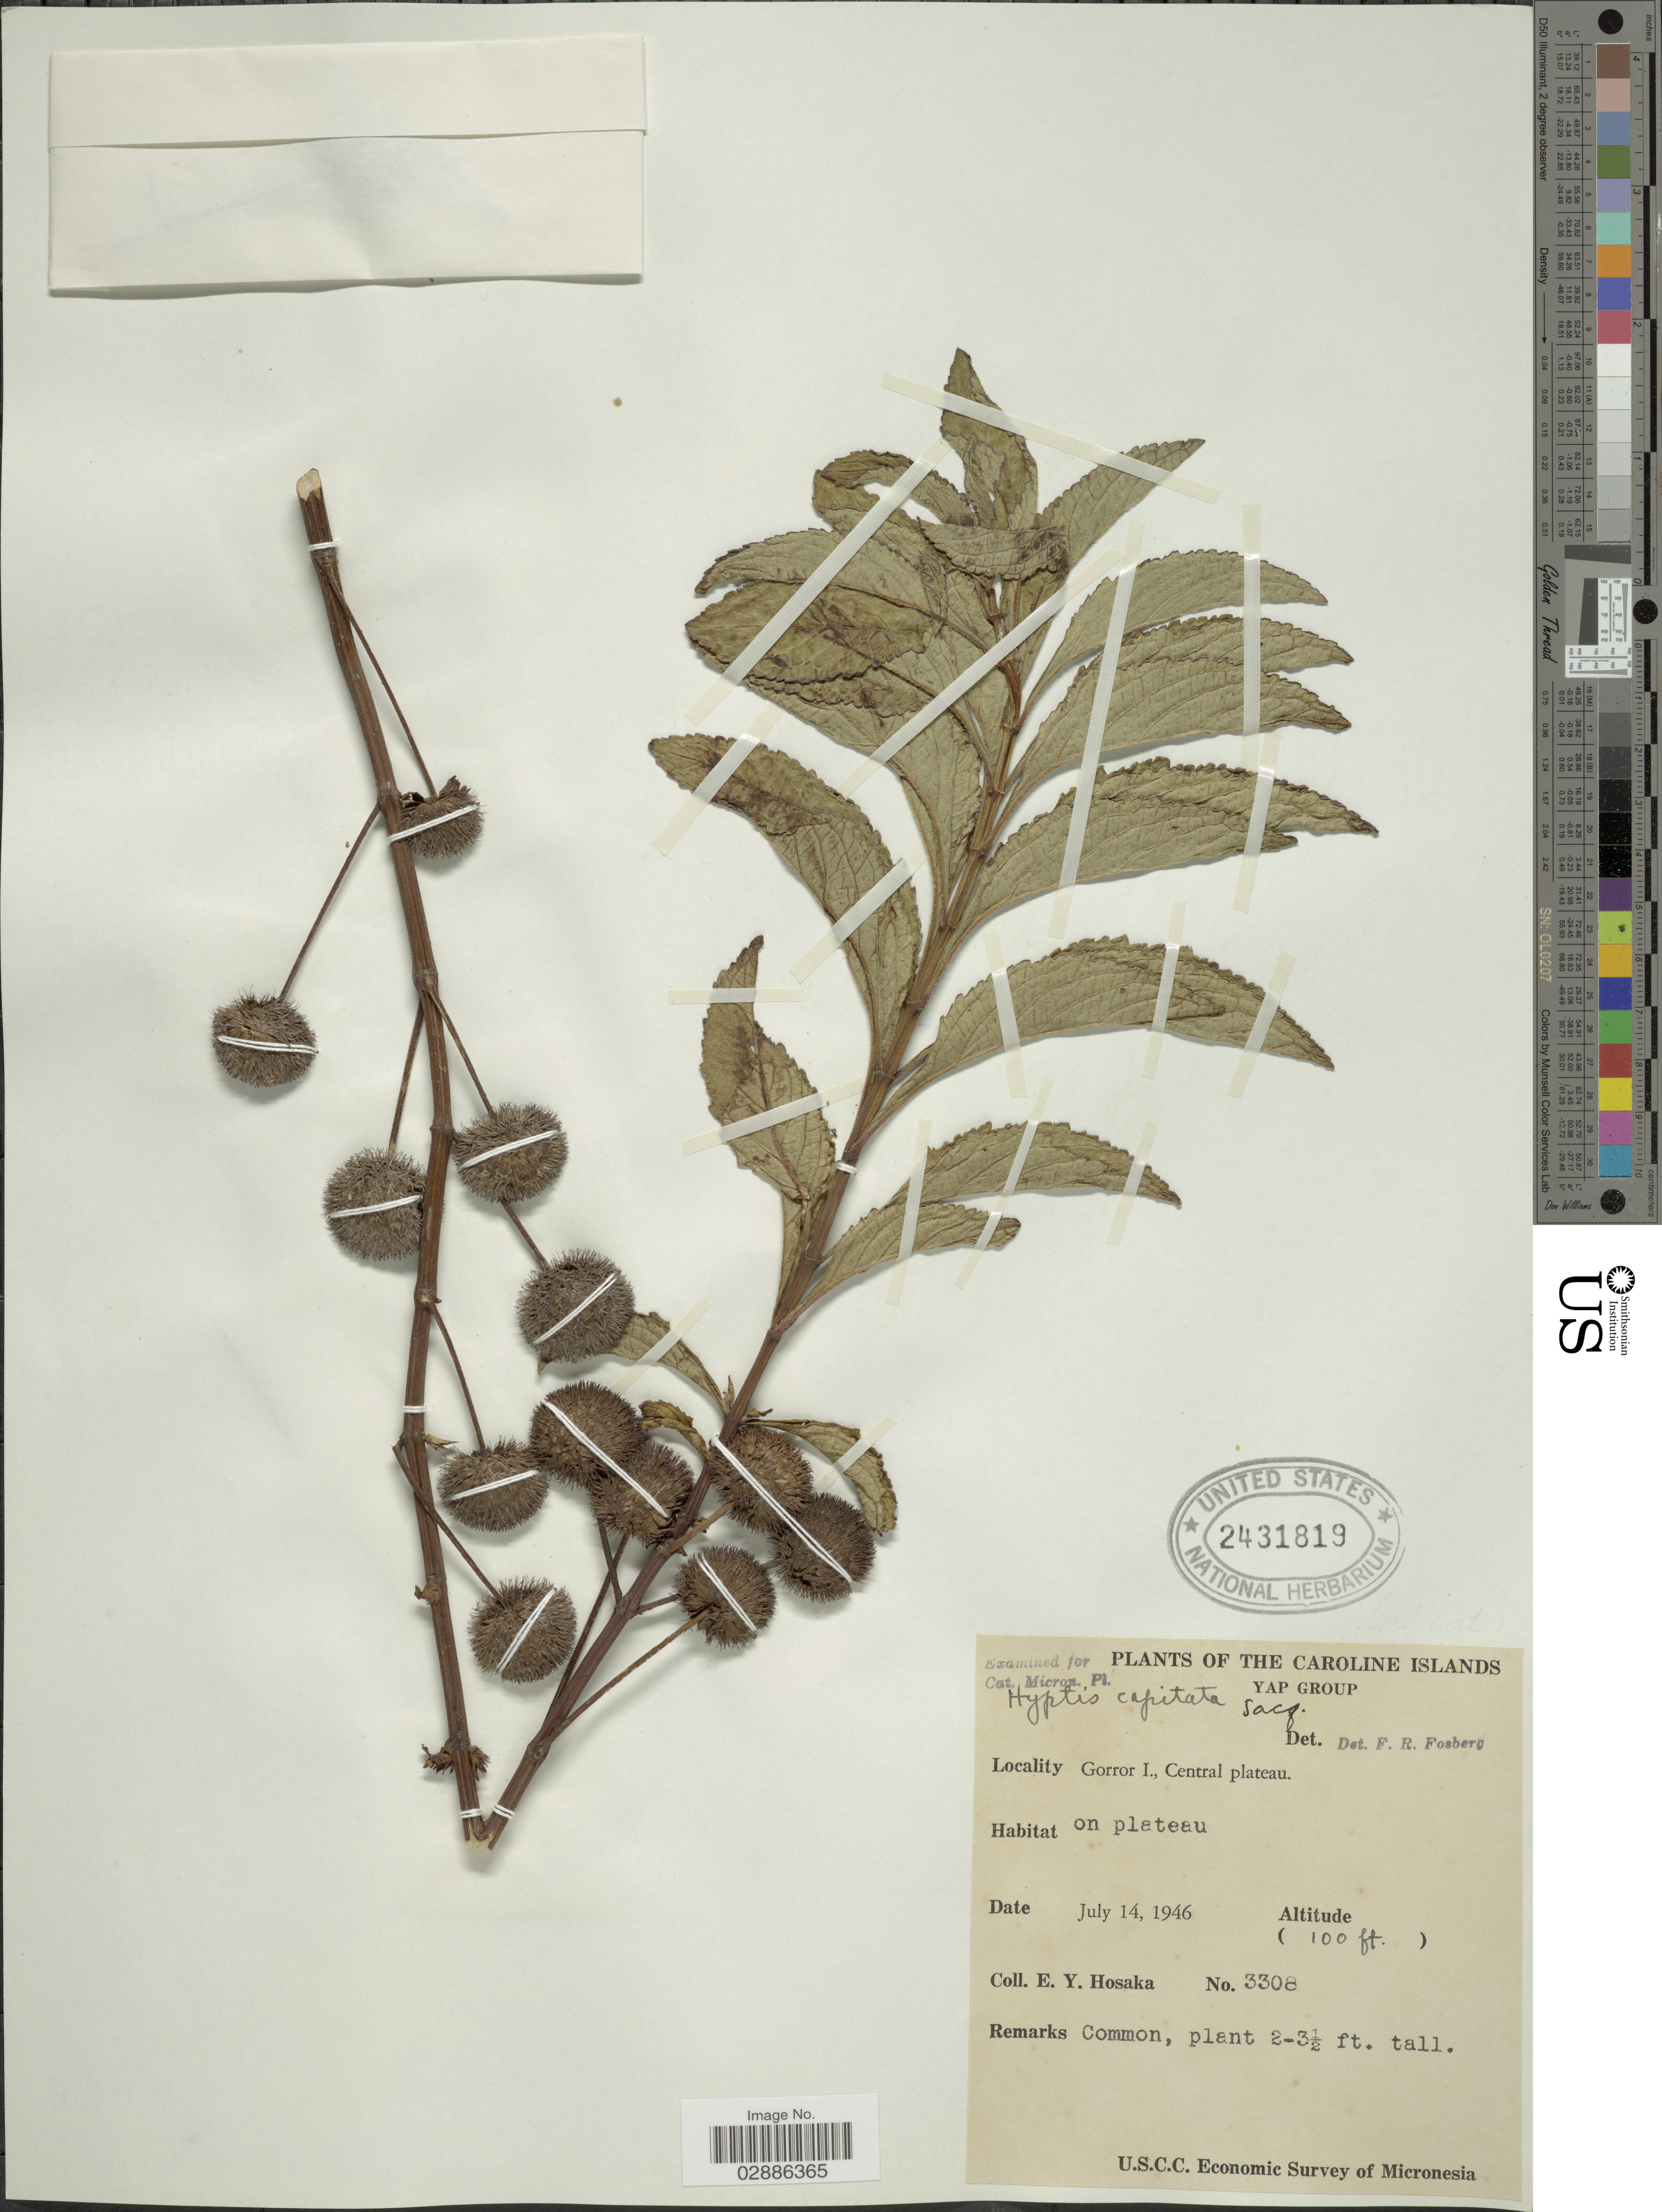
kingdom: Plantae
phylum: Tracheophyta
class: Magnoliopsida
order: Lamiales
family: Lamiaceae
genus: Hyptis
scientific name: Hyptis capitata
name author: Jacq.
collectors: E. Y. Hosaka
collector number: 3308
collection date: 1946-07-14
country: Micronesia, Federated States of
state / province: Yap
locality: The Caroline Islands, Yap Group, Gorror I., Central plateau.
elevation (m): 30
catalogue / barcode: US 2431819